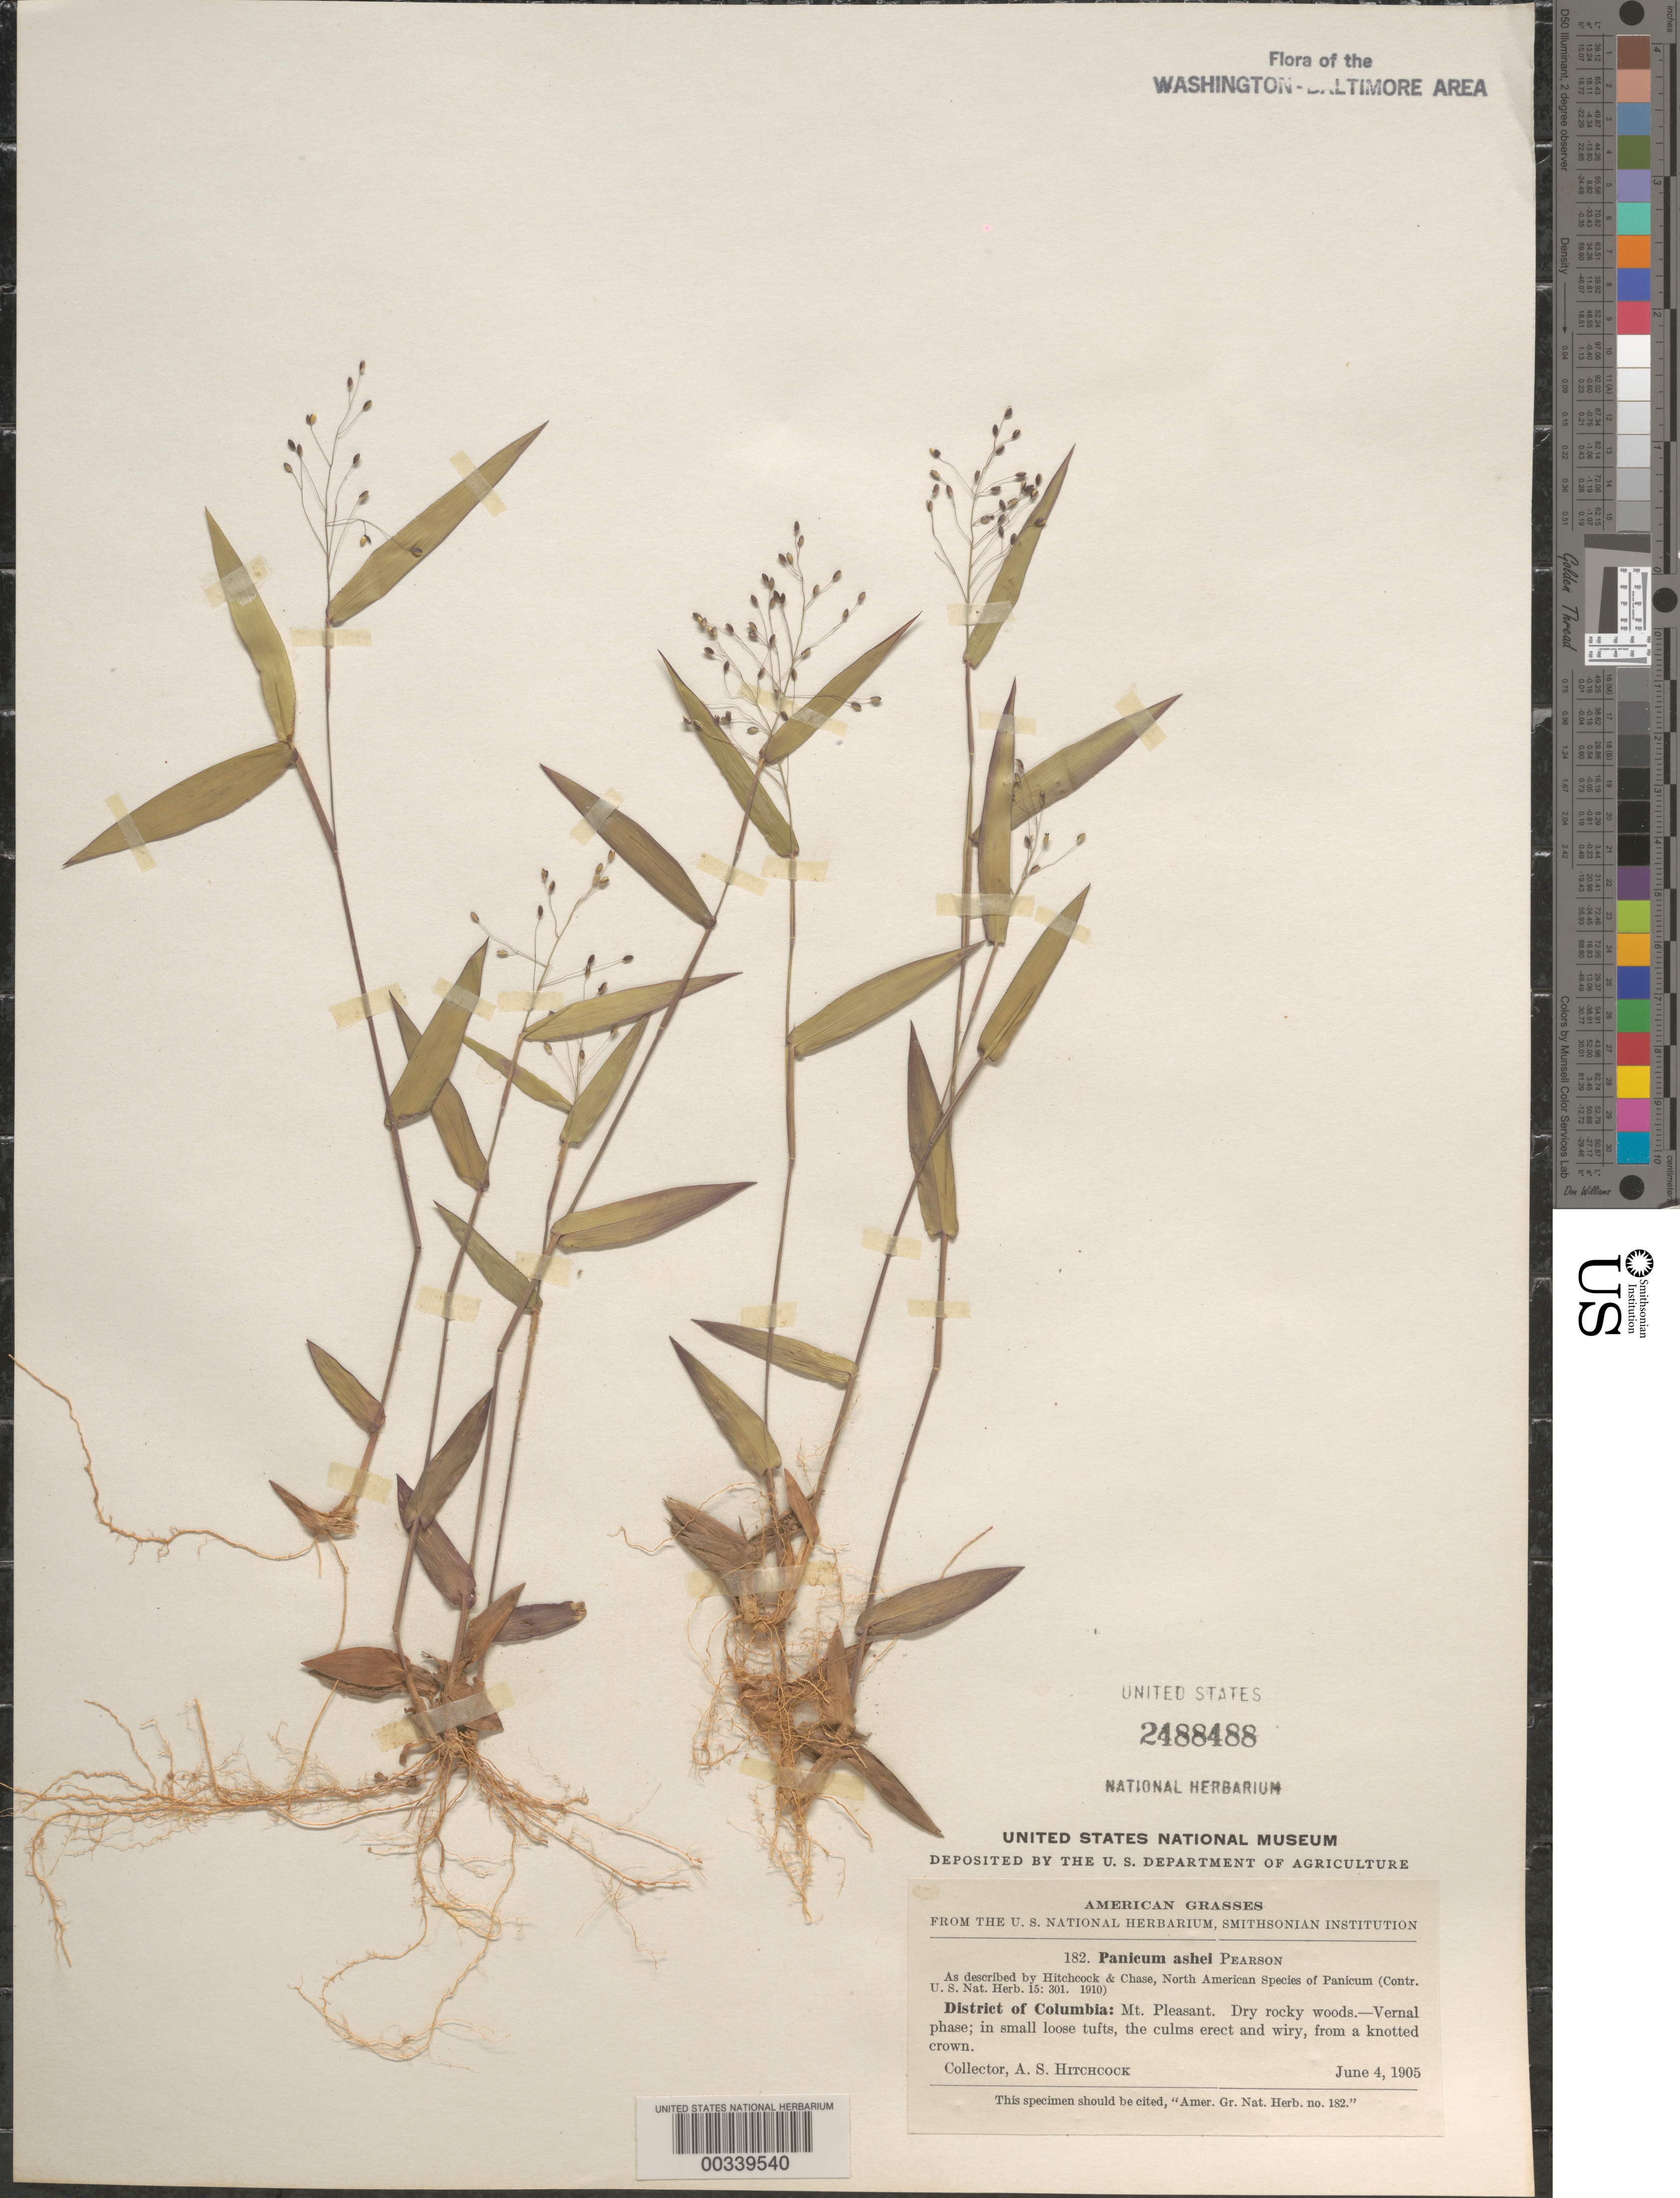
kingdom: Plantae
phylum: Tracheophyta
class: Liliopsida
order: Poales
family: Poaceae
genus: Dichanthelium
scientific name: Dichanthelium commutatum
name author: (Schult.) Gould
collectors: A. S. Hitchcock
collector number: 182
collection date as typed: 04 Jun 1905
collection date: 1905-06-04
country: United States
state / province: District of Columbia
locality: Mount Pleasant Rock Creek Park and Vicinity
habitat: Dry rocky woods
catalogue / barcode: US 2488488